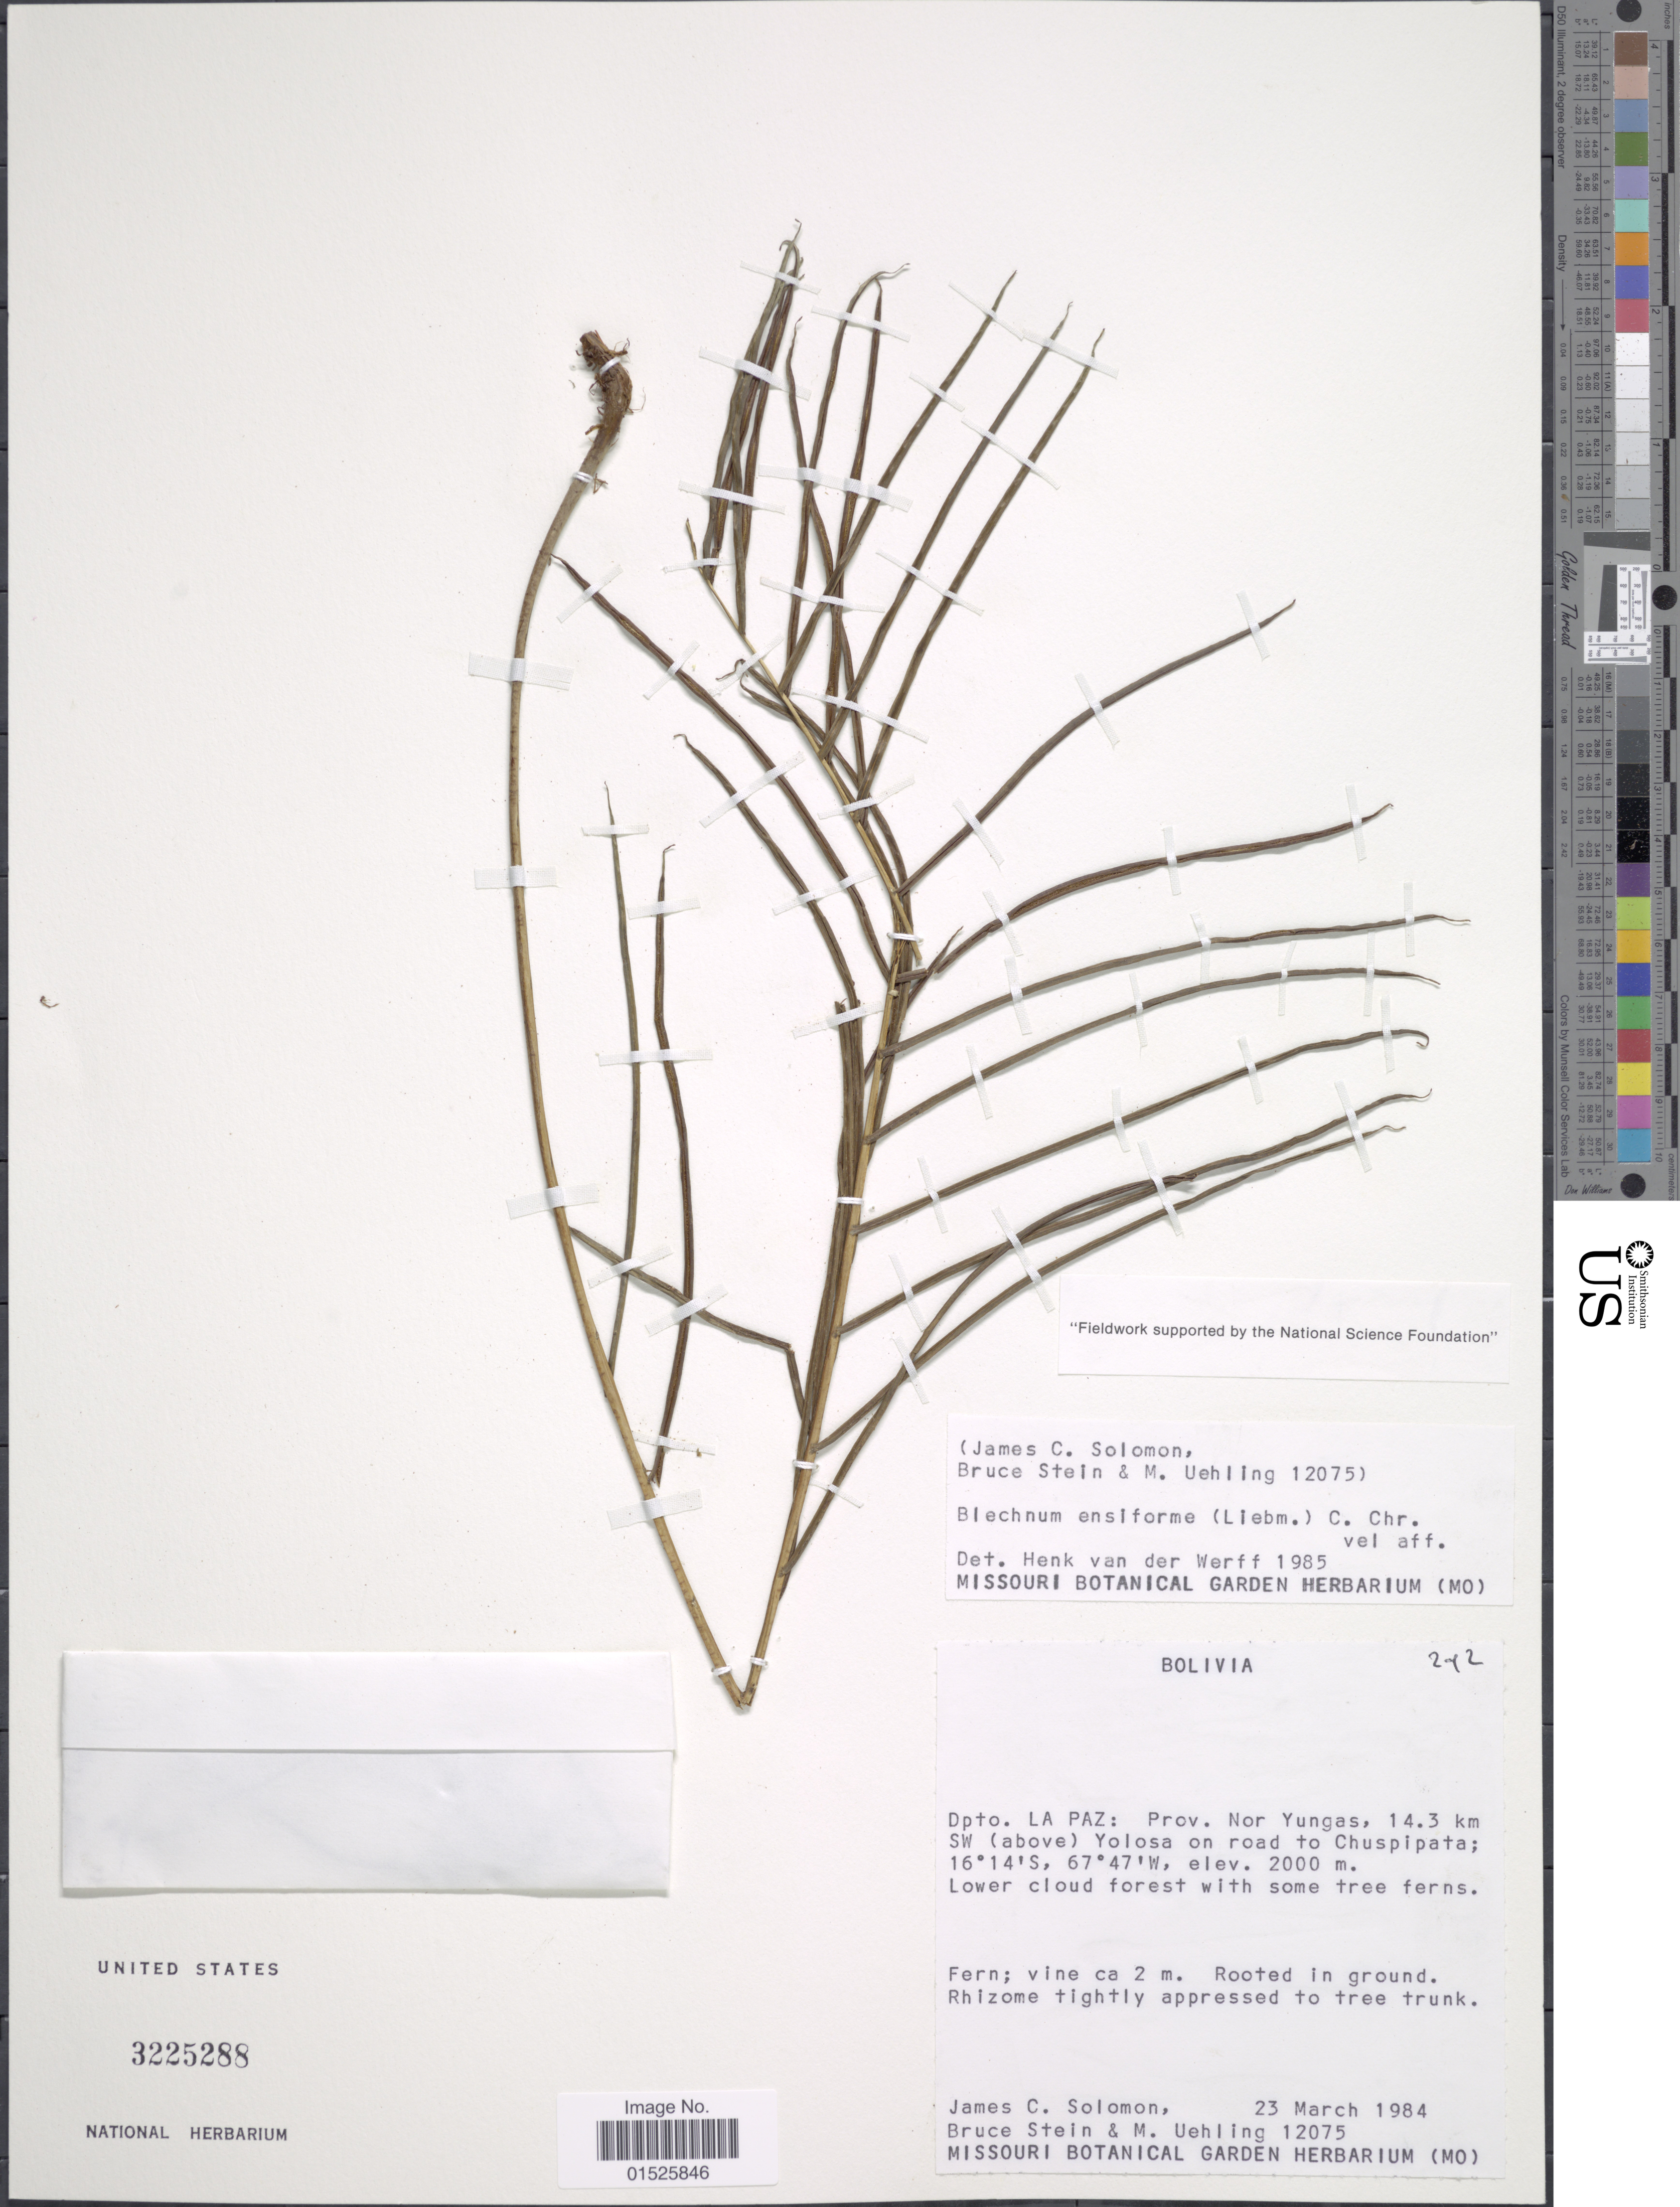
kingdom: Plantae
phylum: Tracheophyta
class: Polypodiopsida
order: Polypodiales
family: Blechnaceae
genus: Blechnum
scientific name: Blechnum ensiforme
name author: (Liebm.) C. Chr.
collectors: J. C. Solomon, B. A. Stein & M. Uehling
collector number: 12075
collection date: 1984-03-23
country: Bolivia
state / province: La Paz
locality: Prov. Nor Yungas, 14. 3 km SW (above) Yolosa on road to Chusipata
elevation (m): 2000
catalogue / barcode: US 3225288